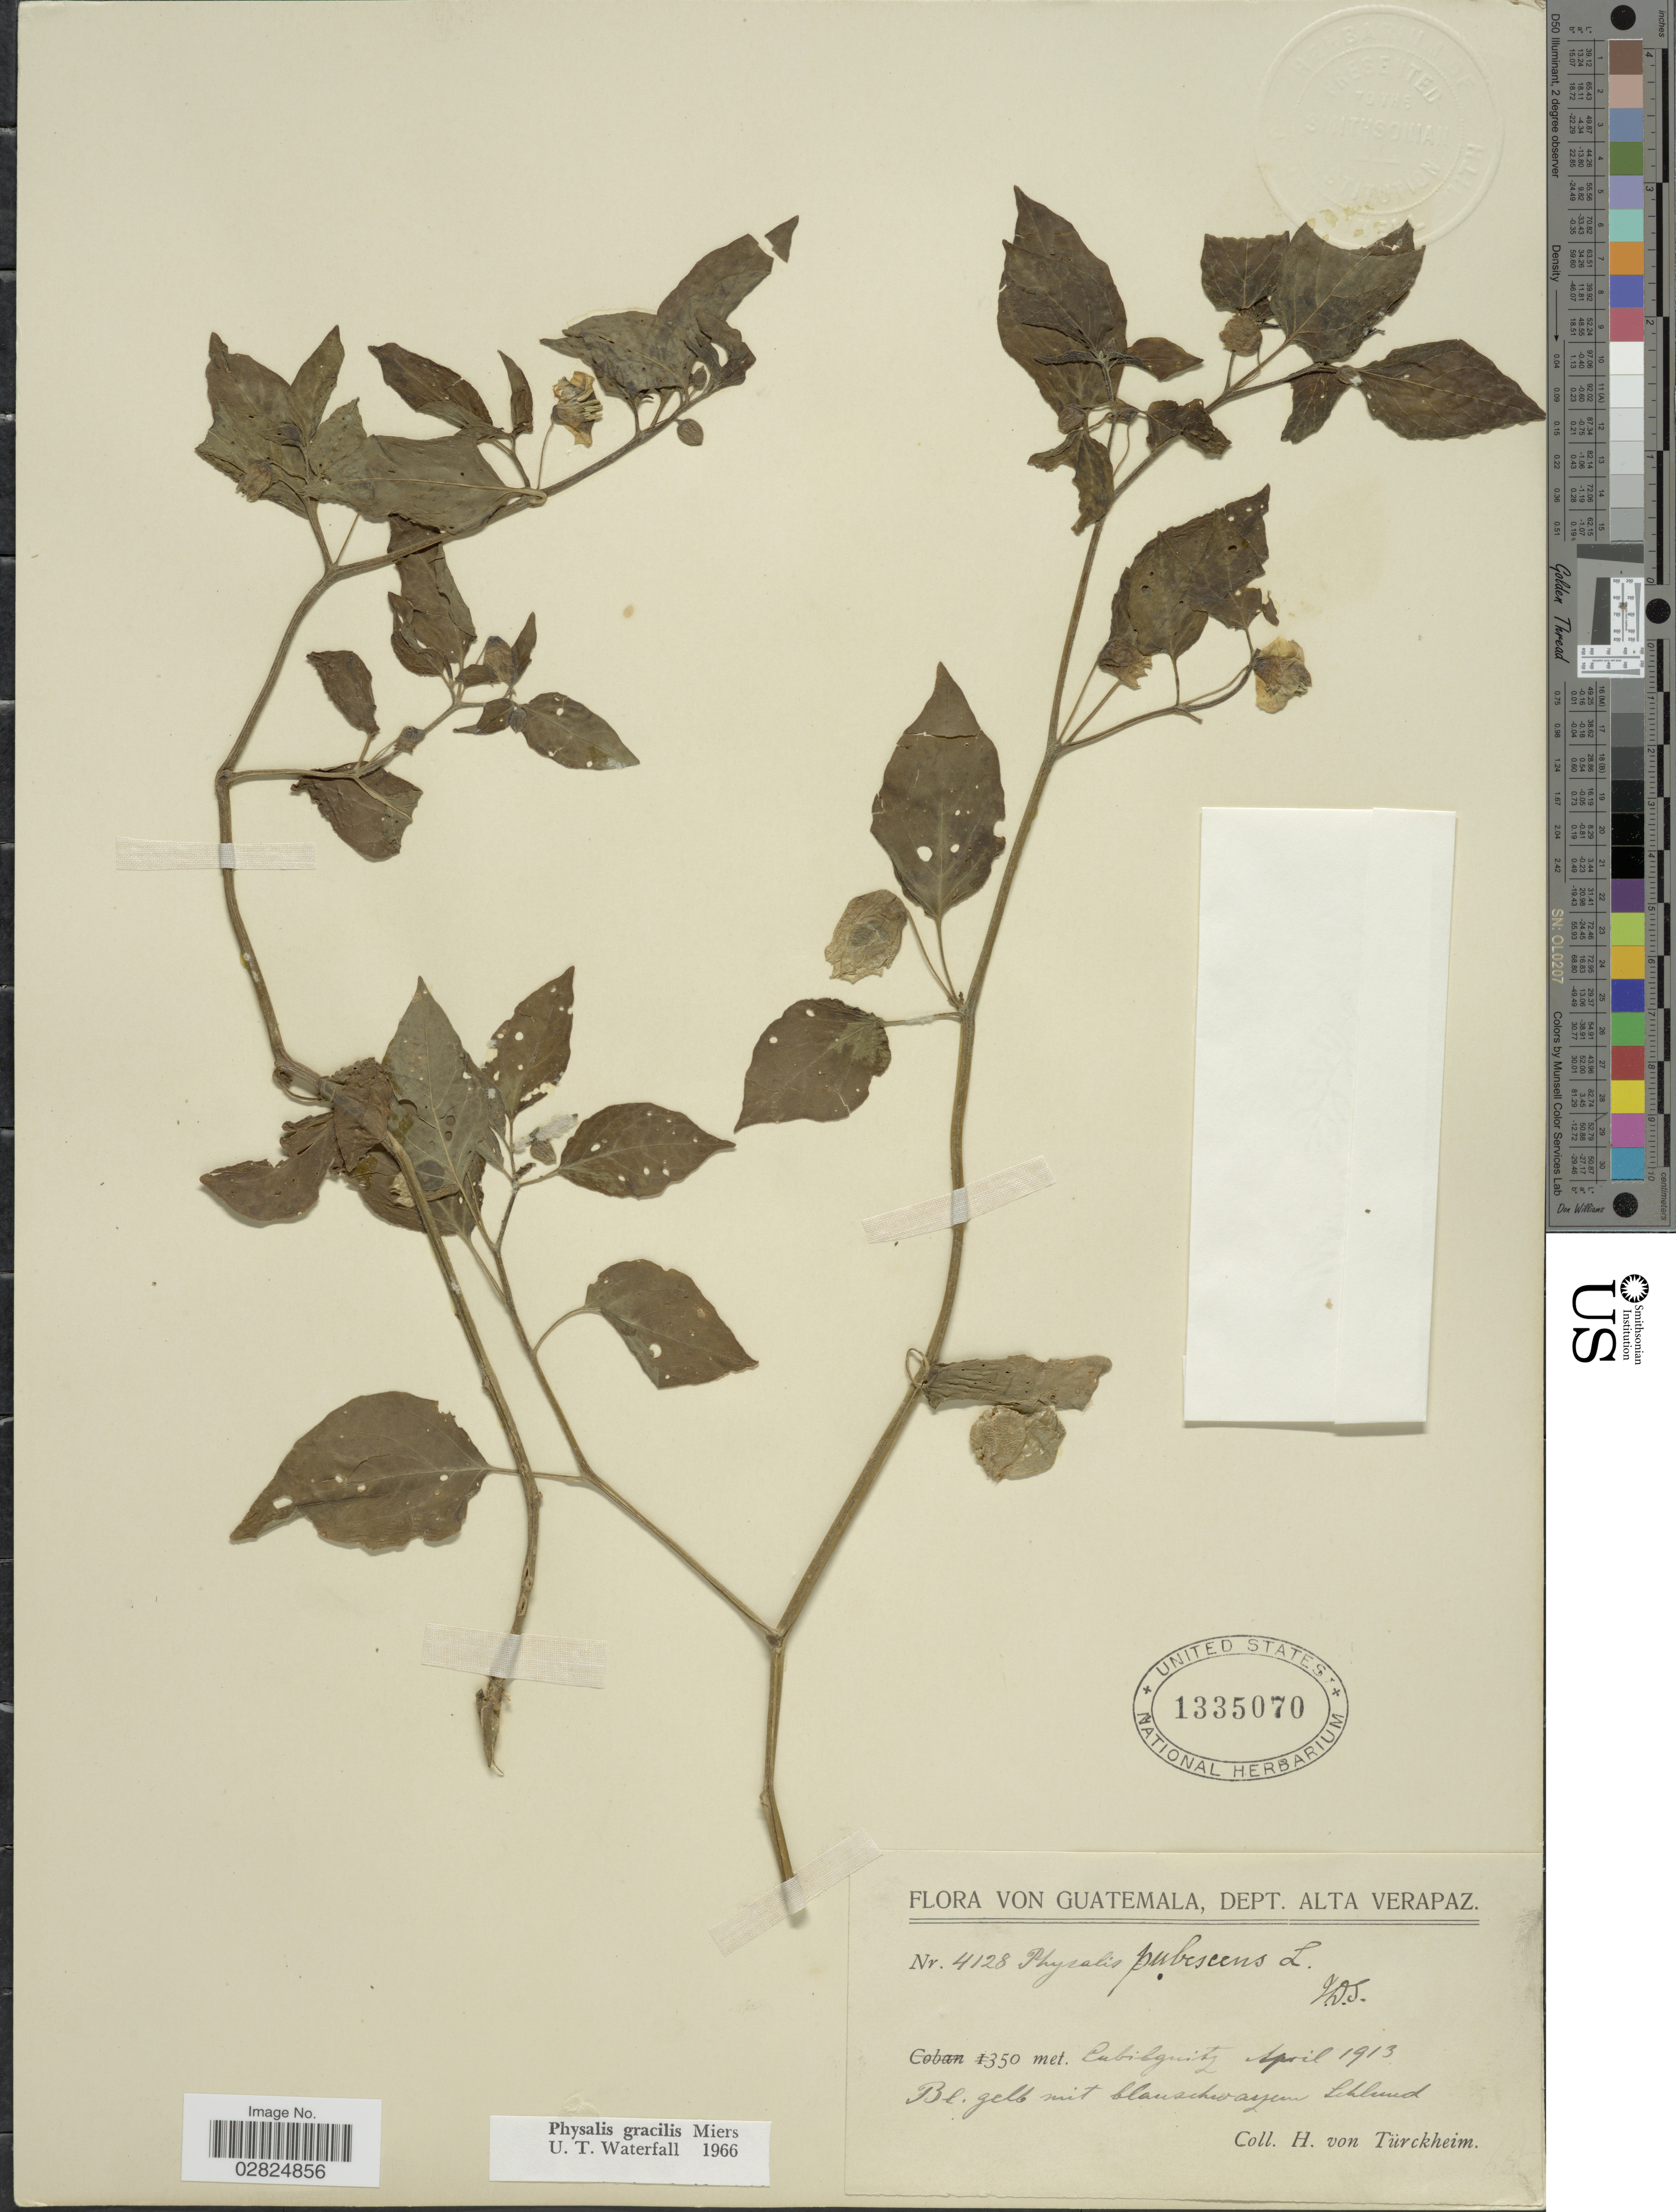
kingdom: Plantae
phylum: Tracheophyta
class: Magnoliopsida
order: Solanales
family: Solanaceae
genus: Physalis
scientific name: Physalis gracilis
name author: Miers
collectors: H. von Türckheim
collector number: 4128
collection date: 1913-04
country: Guatemala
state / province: Alta Verapaz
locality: Dept. Alta Verapaz. Cubilquitz.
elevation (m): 350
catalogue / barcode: US 1335070